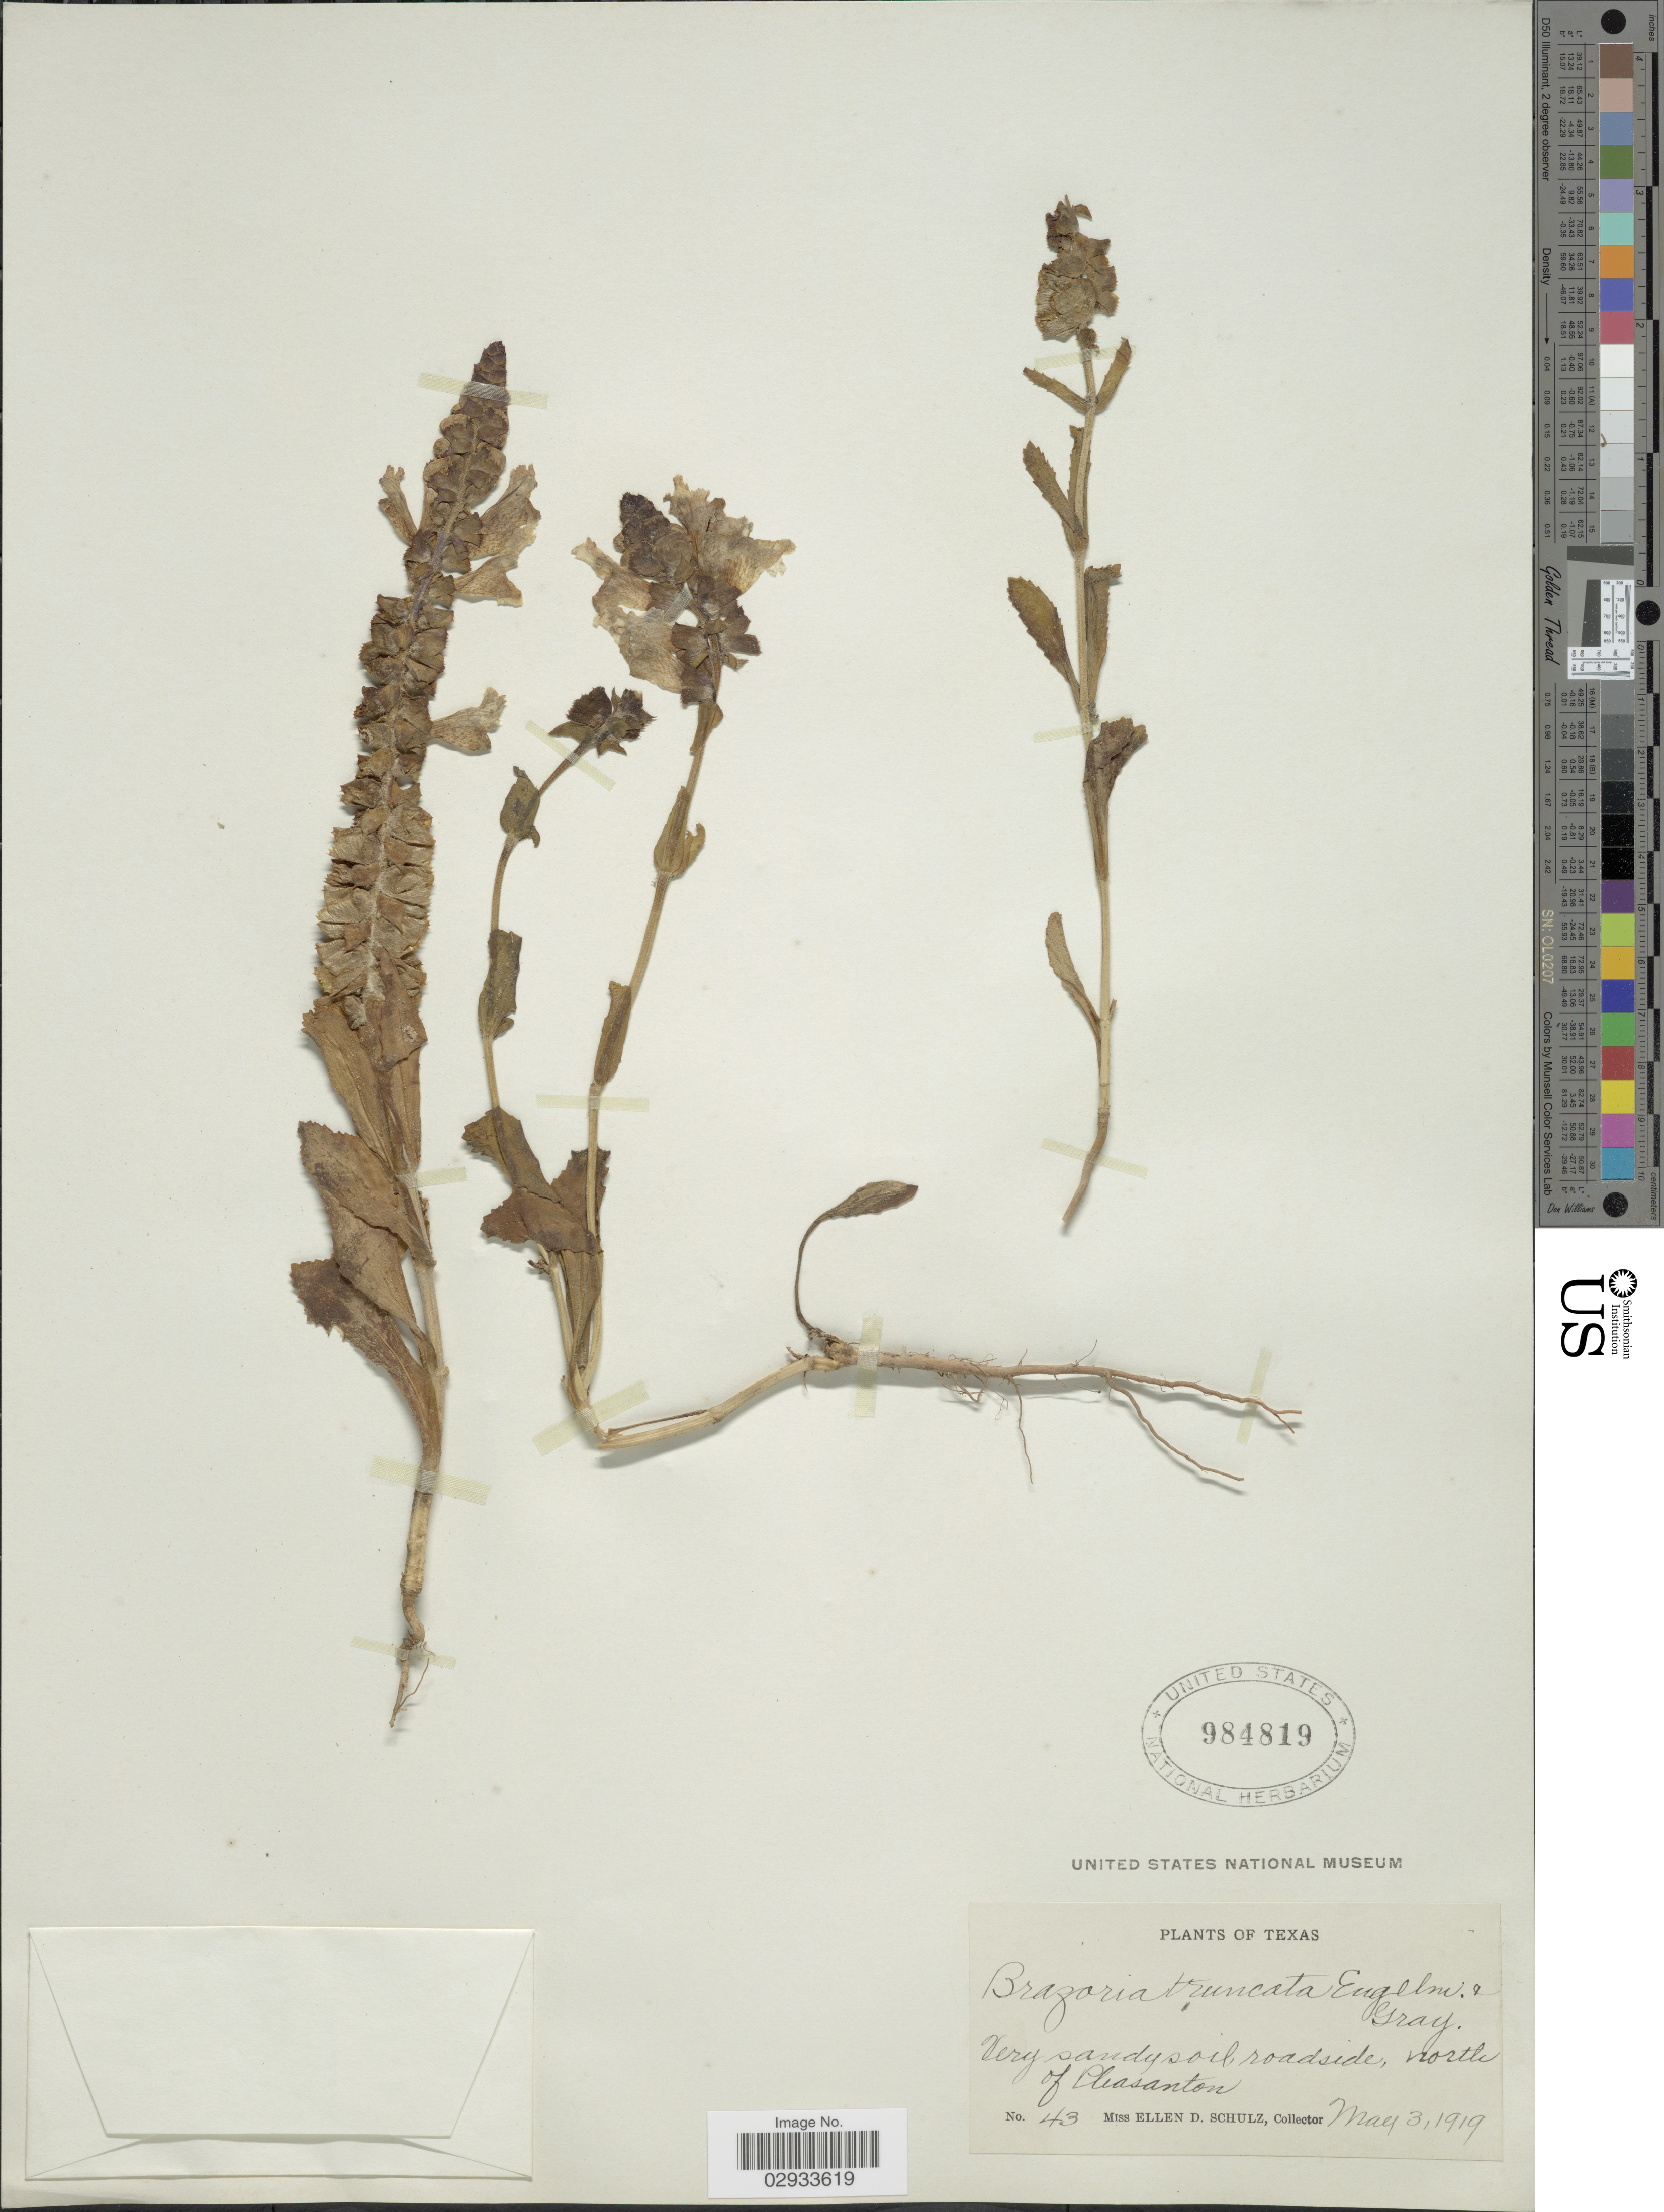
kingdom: Plantae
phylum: Tracheophyta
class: Magnoliopsida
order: Lamiales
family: Lamiaceae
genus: Brazoria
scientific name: Brazoria truncata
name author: (Benth.) Engelm. & A. Gray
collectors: E. D. Schulz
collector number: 43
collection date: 1919-05-03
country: United States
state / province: Texas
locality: Very sandy soil roadside, north of Pleasanton.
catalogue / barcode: US 984819